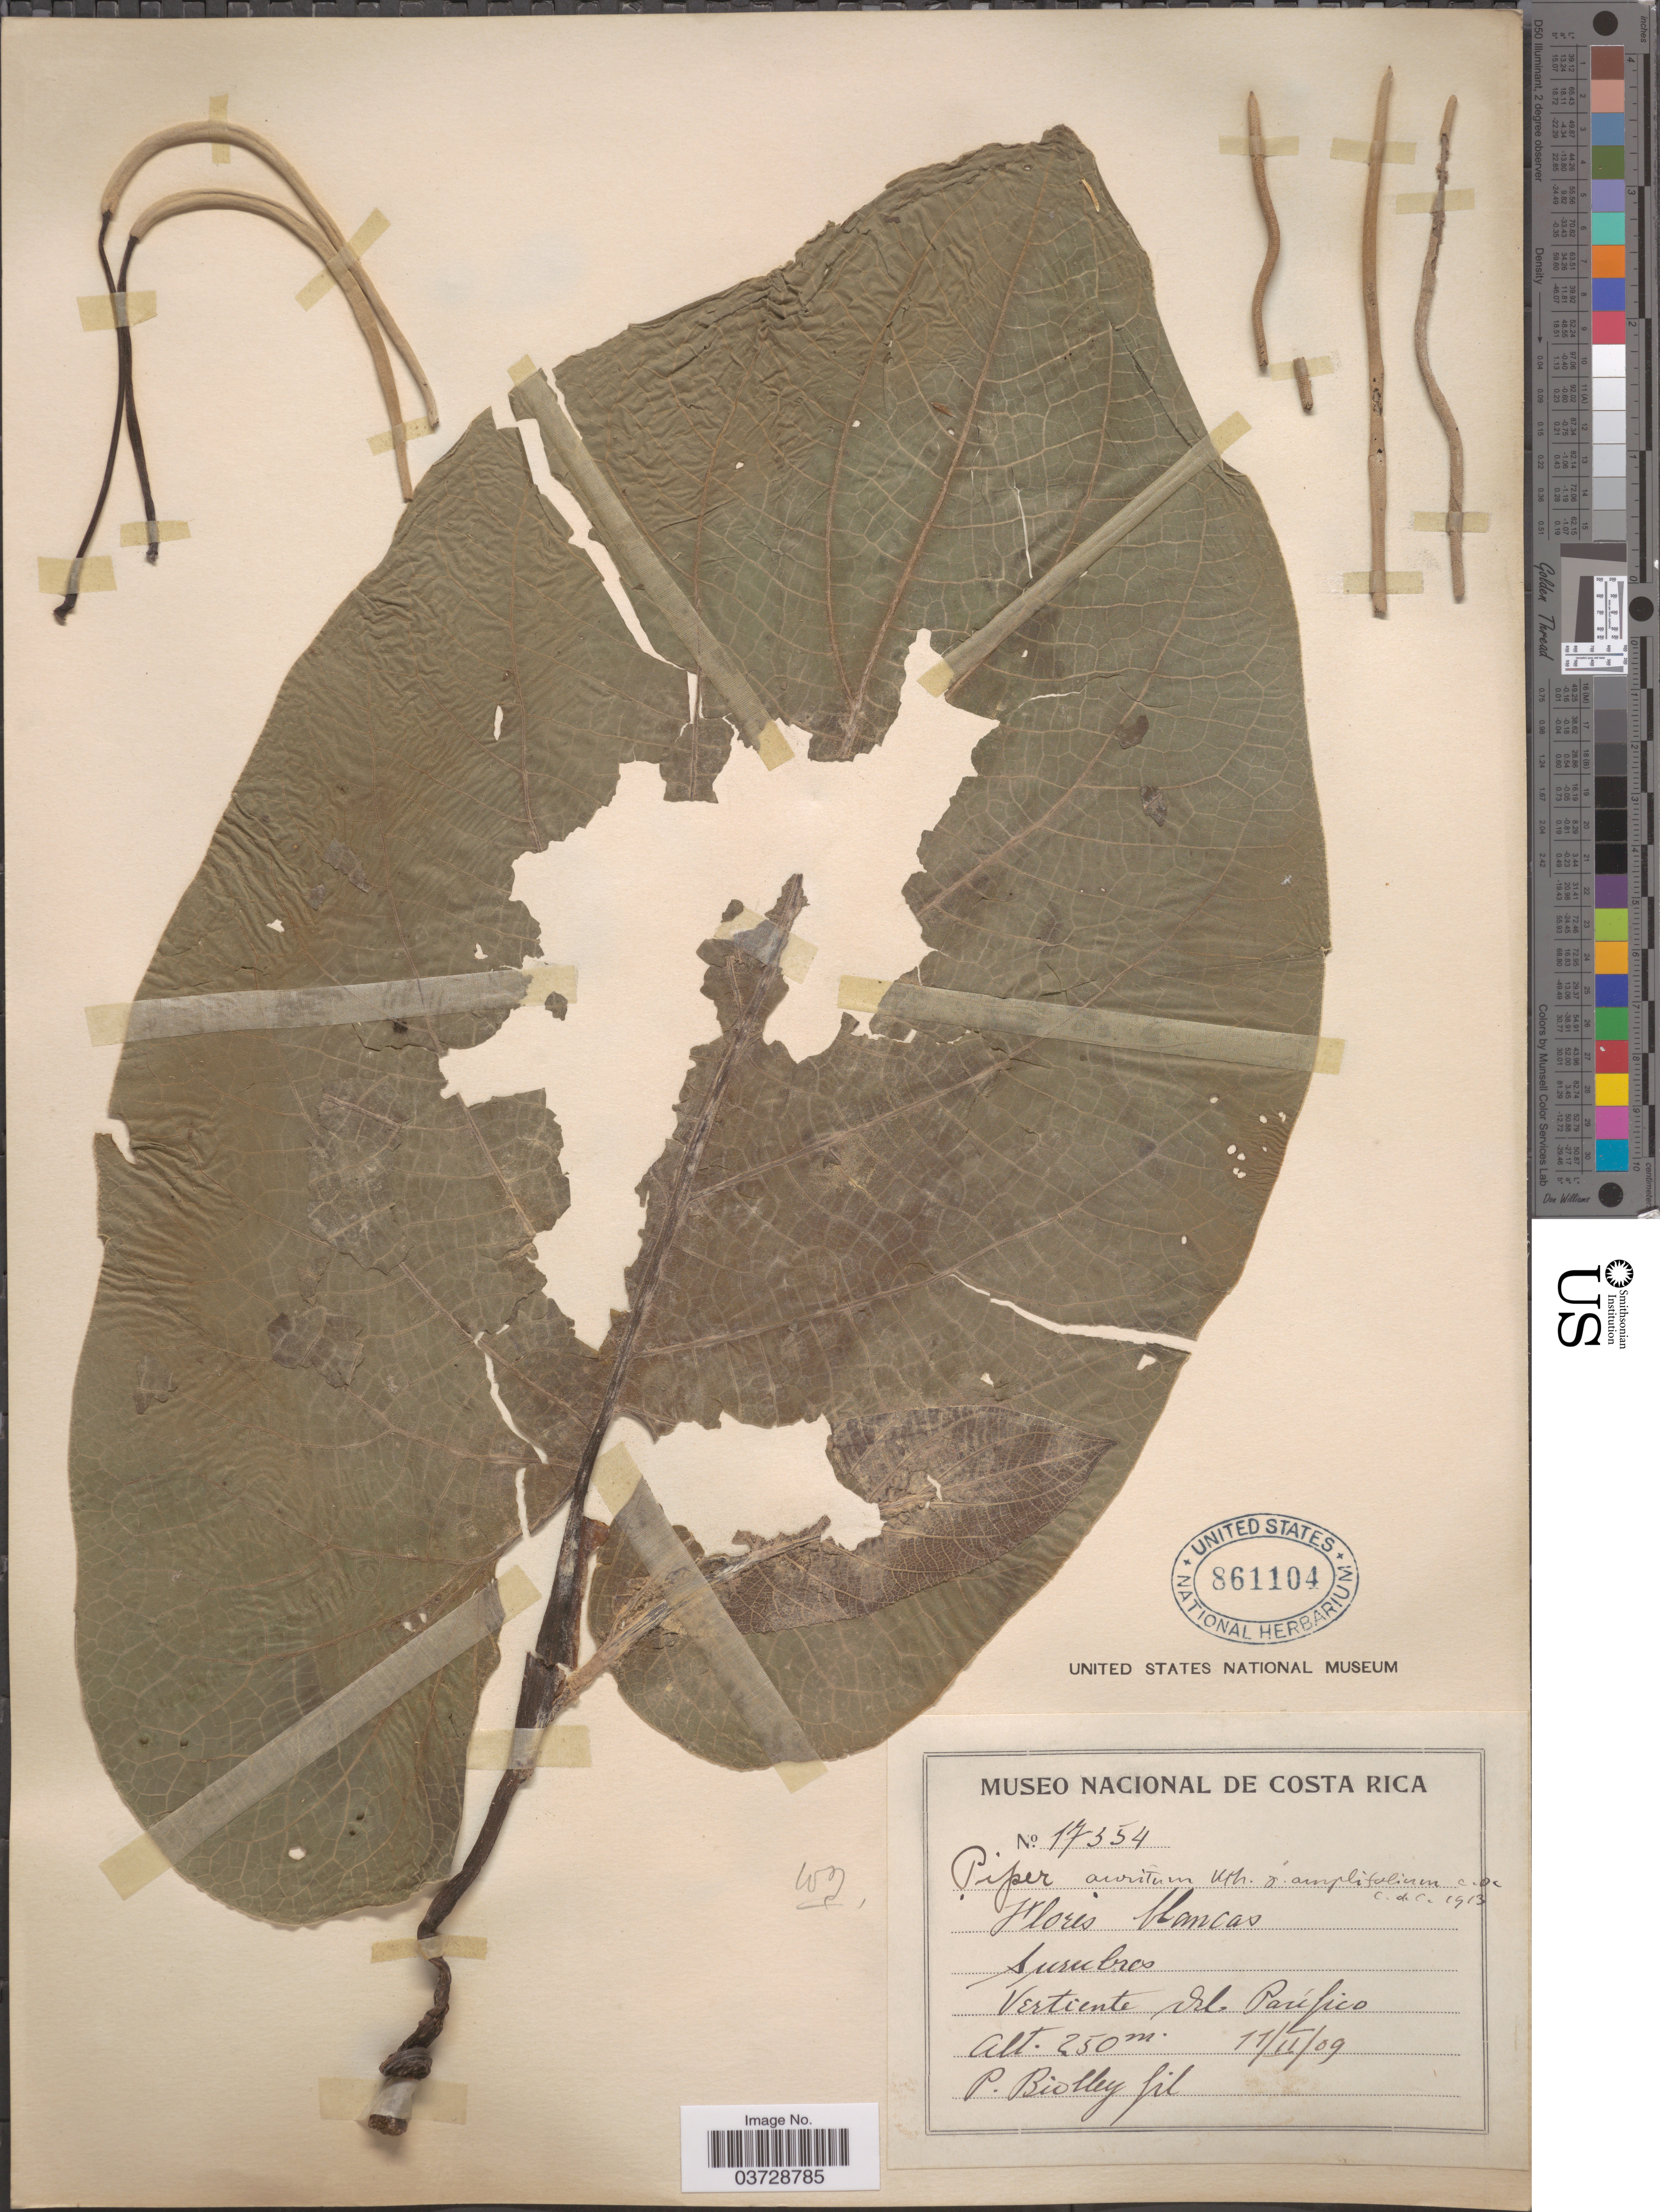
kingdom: Plantae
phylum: Tracheophyta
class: Magnoliopsida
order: Piperales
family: Piperaceae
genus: Piper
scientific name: Piper auritum var. amplifolium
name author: C. DC.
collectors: P. Biolley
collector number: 17354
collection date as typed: Transcribed d/m/y: 11/2/9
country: Costa Rica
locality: Surubres. Vertiente del Pacífico.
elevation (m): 250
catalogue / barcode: US 861104